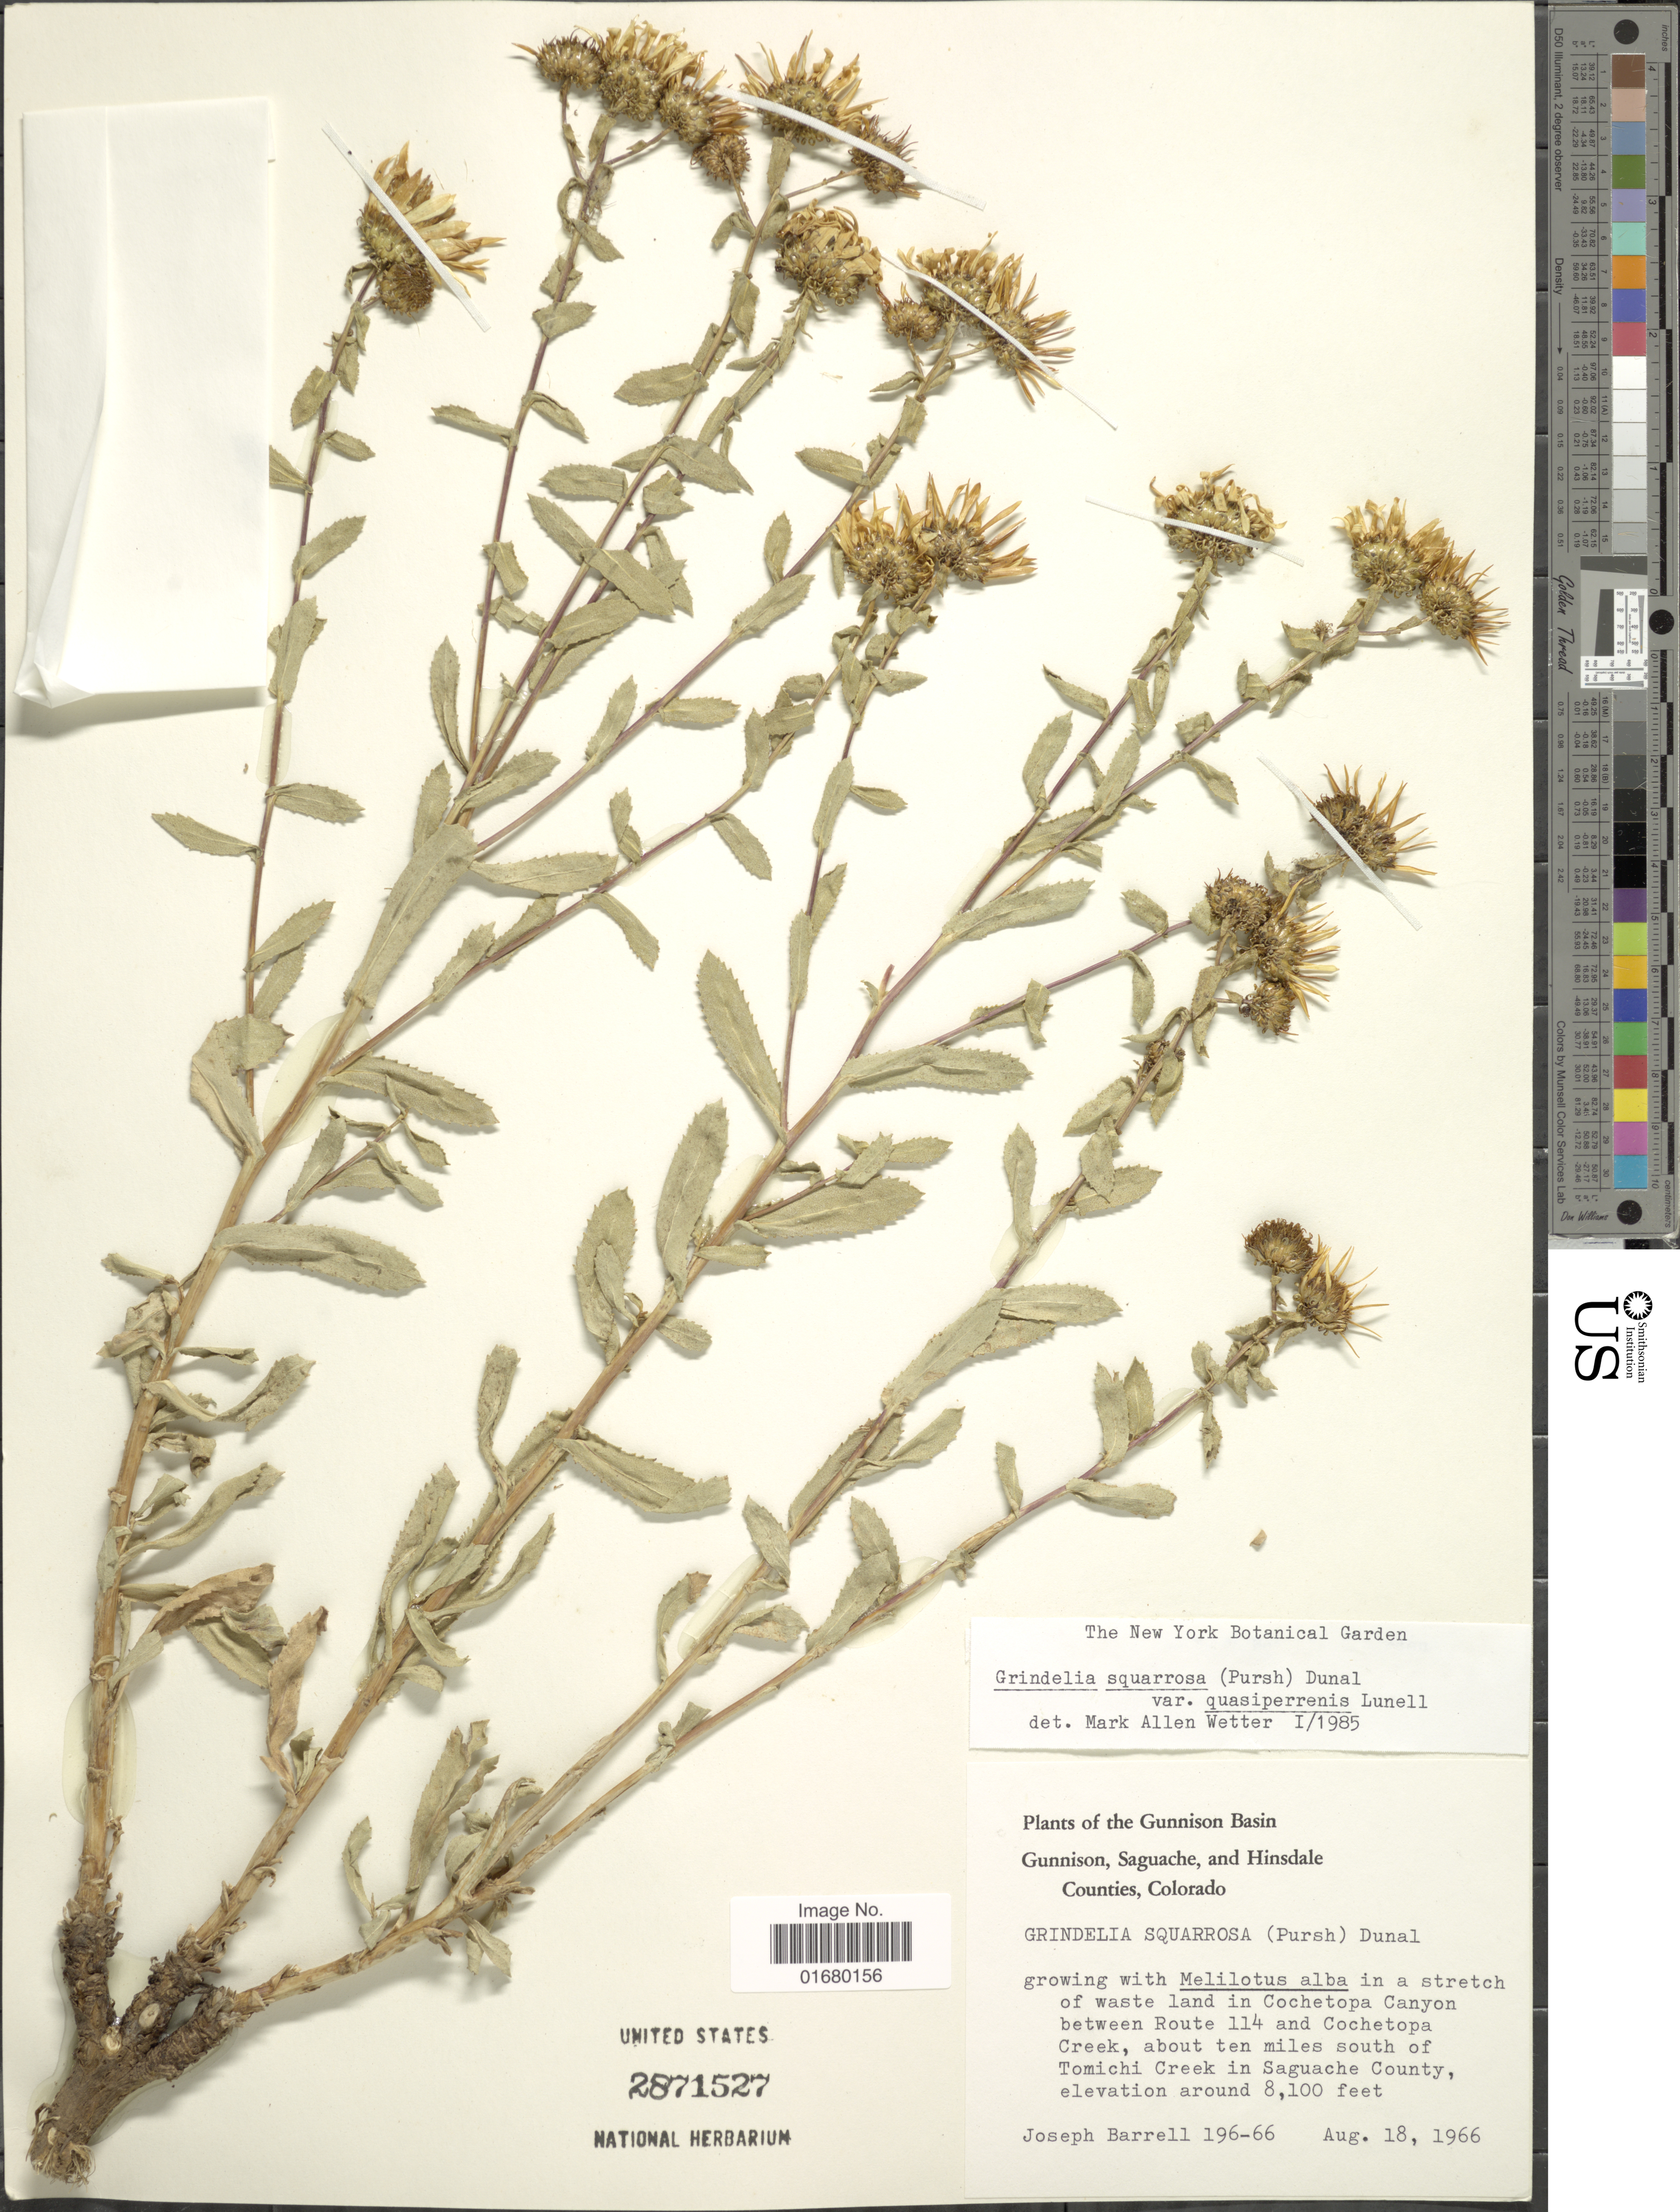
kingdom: Plantae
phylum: Tracheophyta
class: Magnoliopsida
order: Asterales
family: Asteraceae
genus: Grindelia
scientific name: Grindelia squarrosa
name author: (Pursh) Dunal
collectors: J. Barrell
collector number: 196-66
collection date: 1966-08-18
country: United States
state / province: Colorado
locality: The Gunnison Basin, Gunnison, Saguache, and Hinsdale Counties, in Cochetopa Canyon between Route 114 and Cochetopa Creek, about ten miles south of Tomichi Creek in Saguache County.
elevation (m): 2469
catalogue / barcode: US 2871527